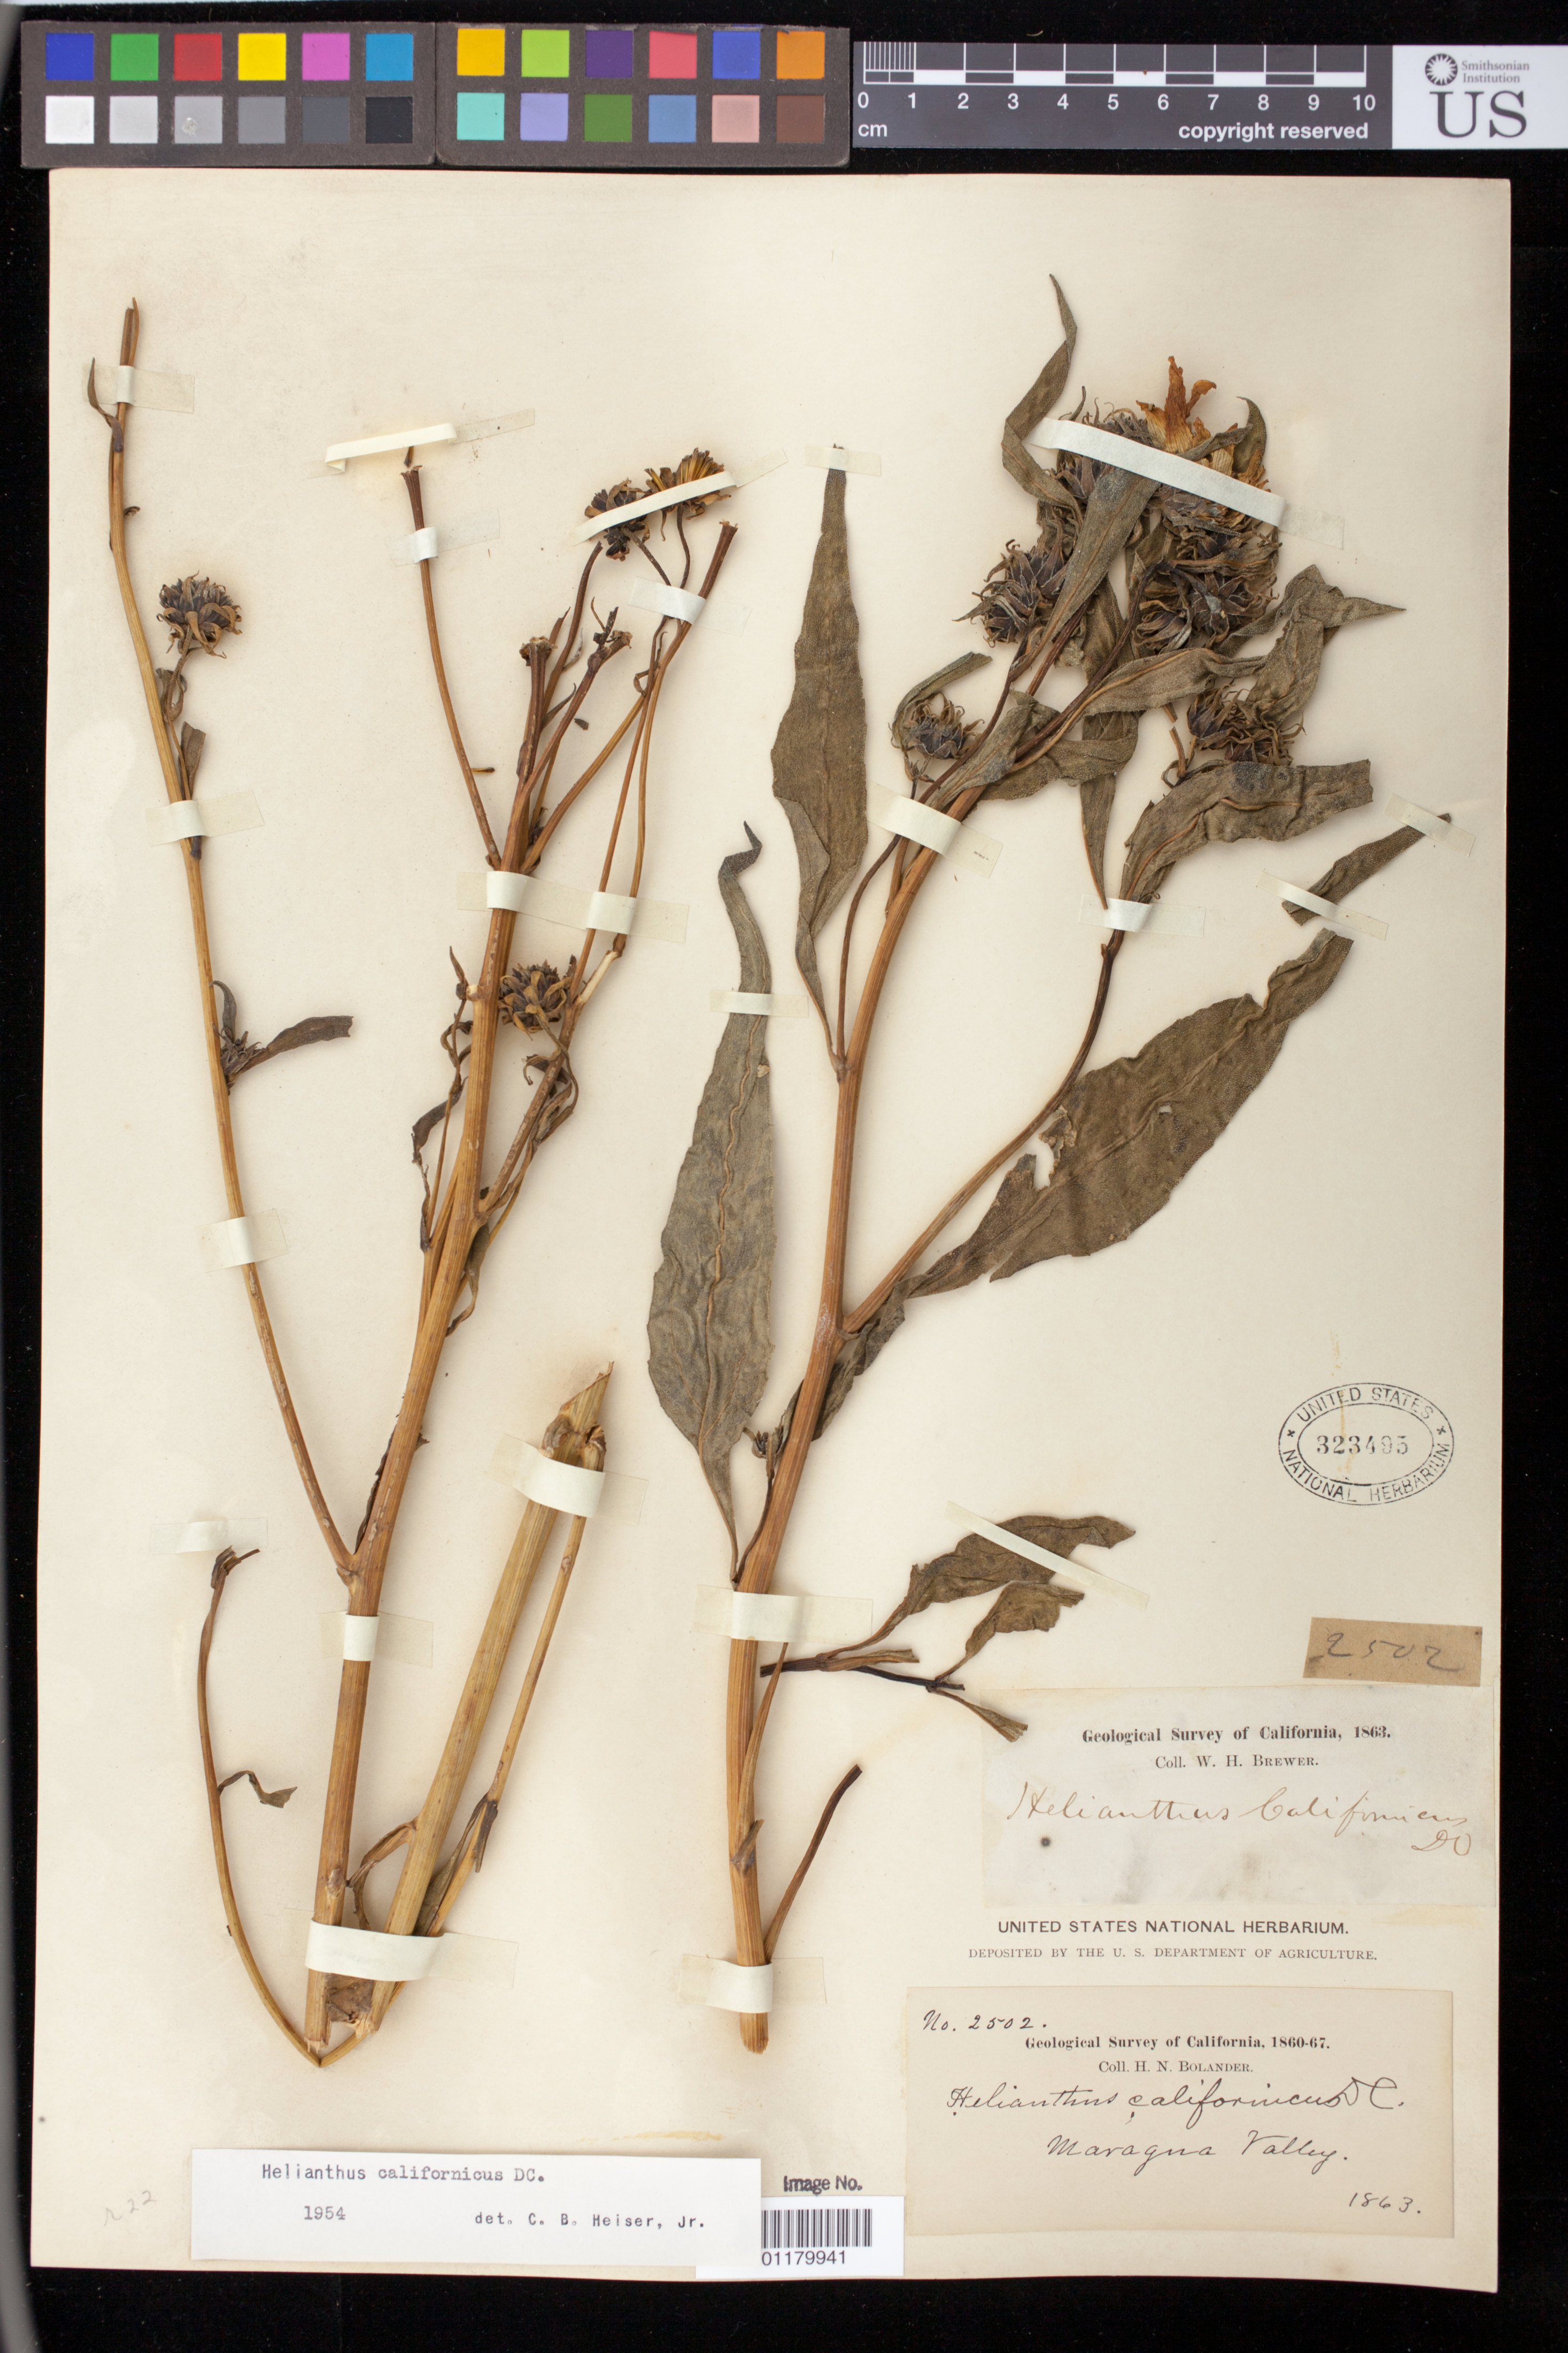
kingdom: Plantae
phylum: Tracheophyta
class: Magnoliopsida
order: Asterales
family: Asteraceae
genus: Helianthus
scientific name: Helianthus californicus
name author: DC.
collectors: H. Bolander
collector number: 2502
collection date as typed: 1863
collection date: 1863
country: United States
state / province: California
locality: Maragua Valley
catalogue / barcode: US 323495